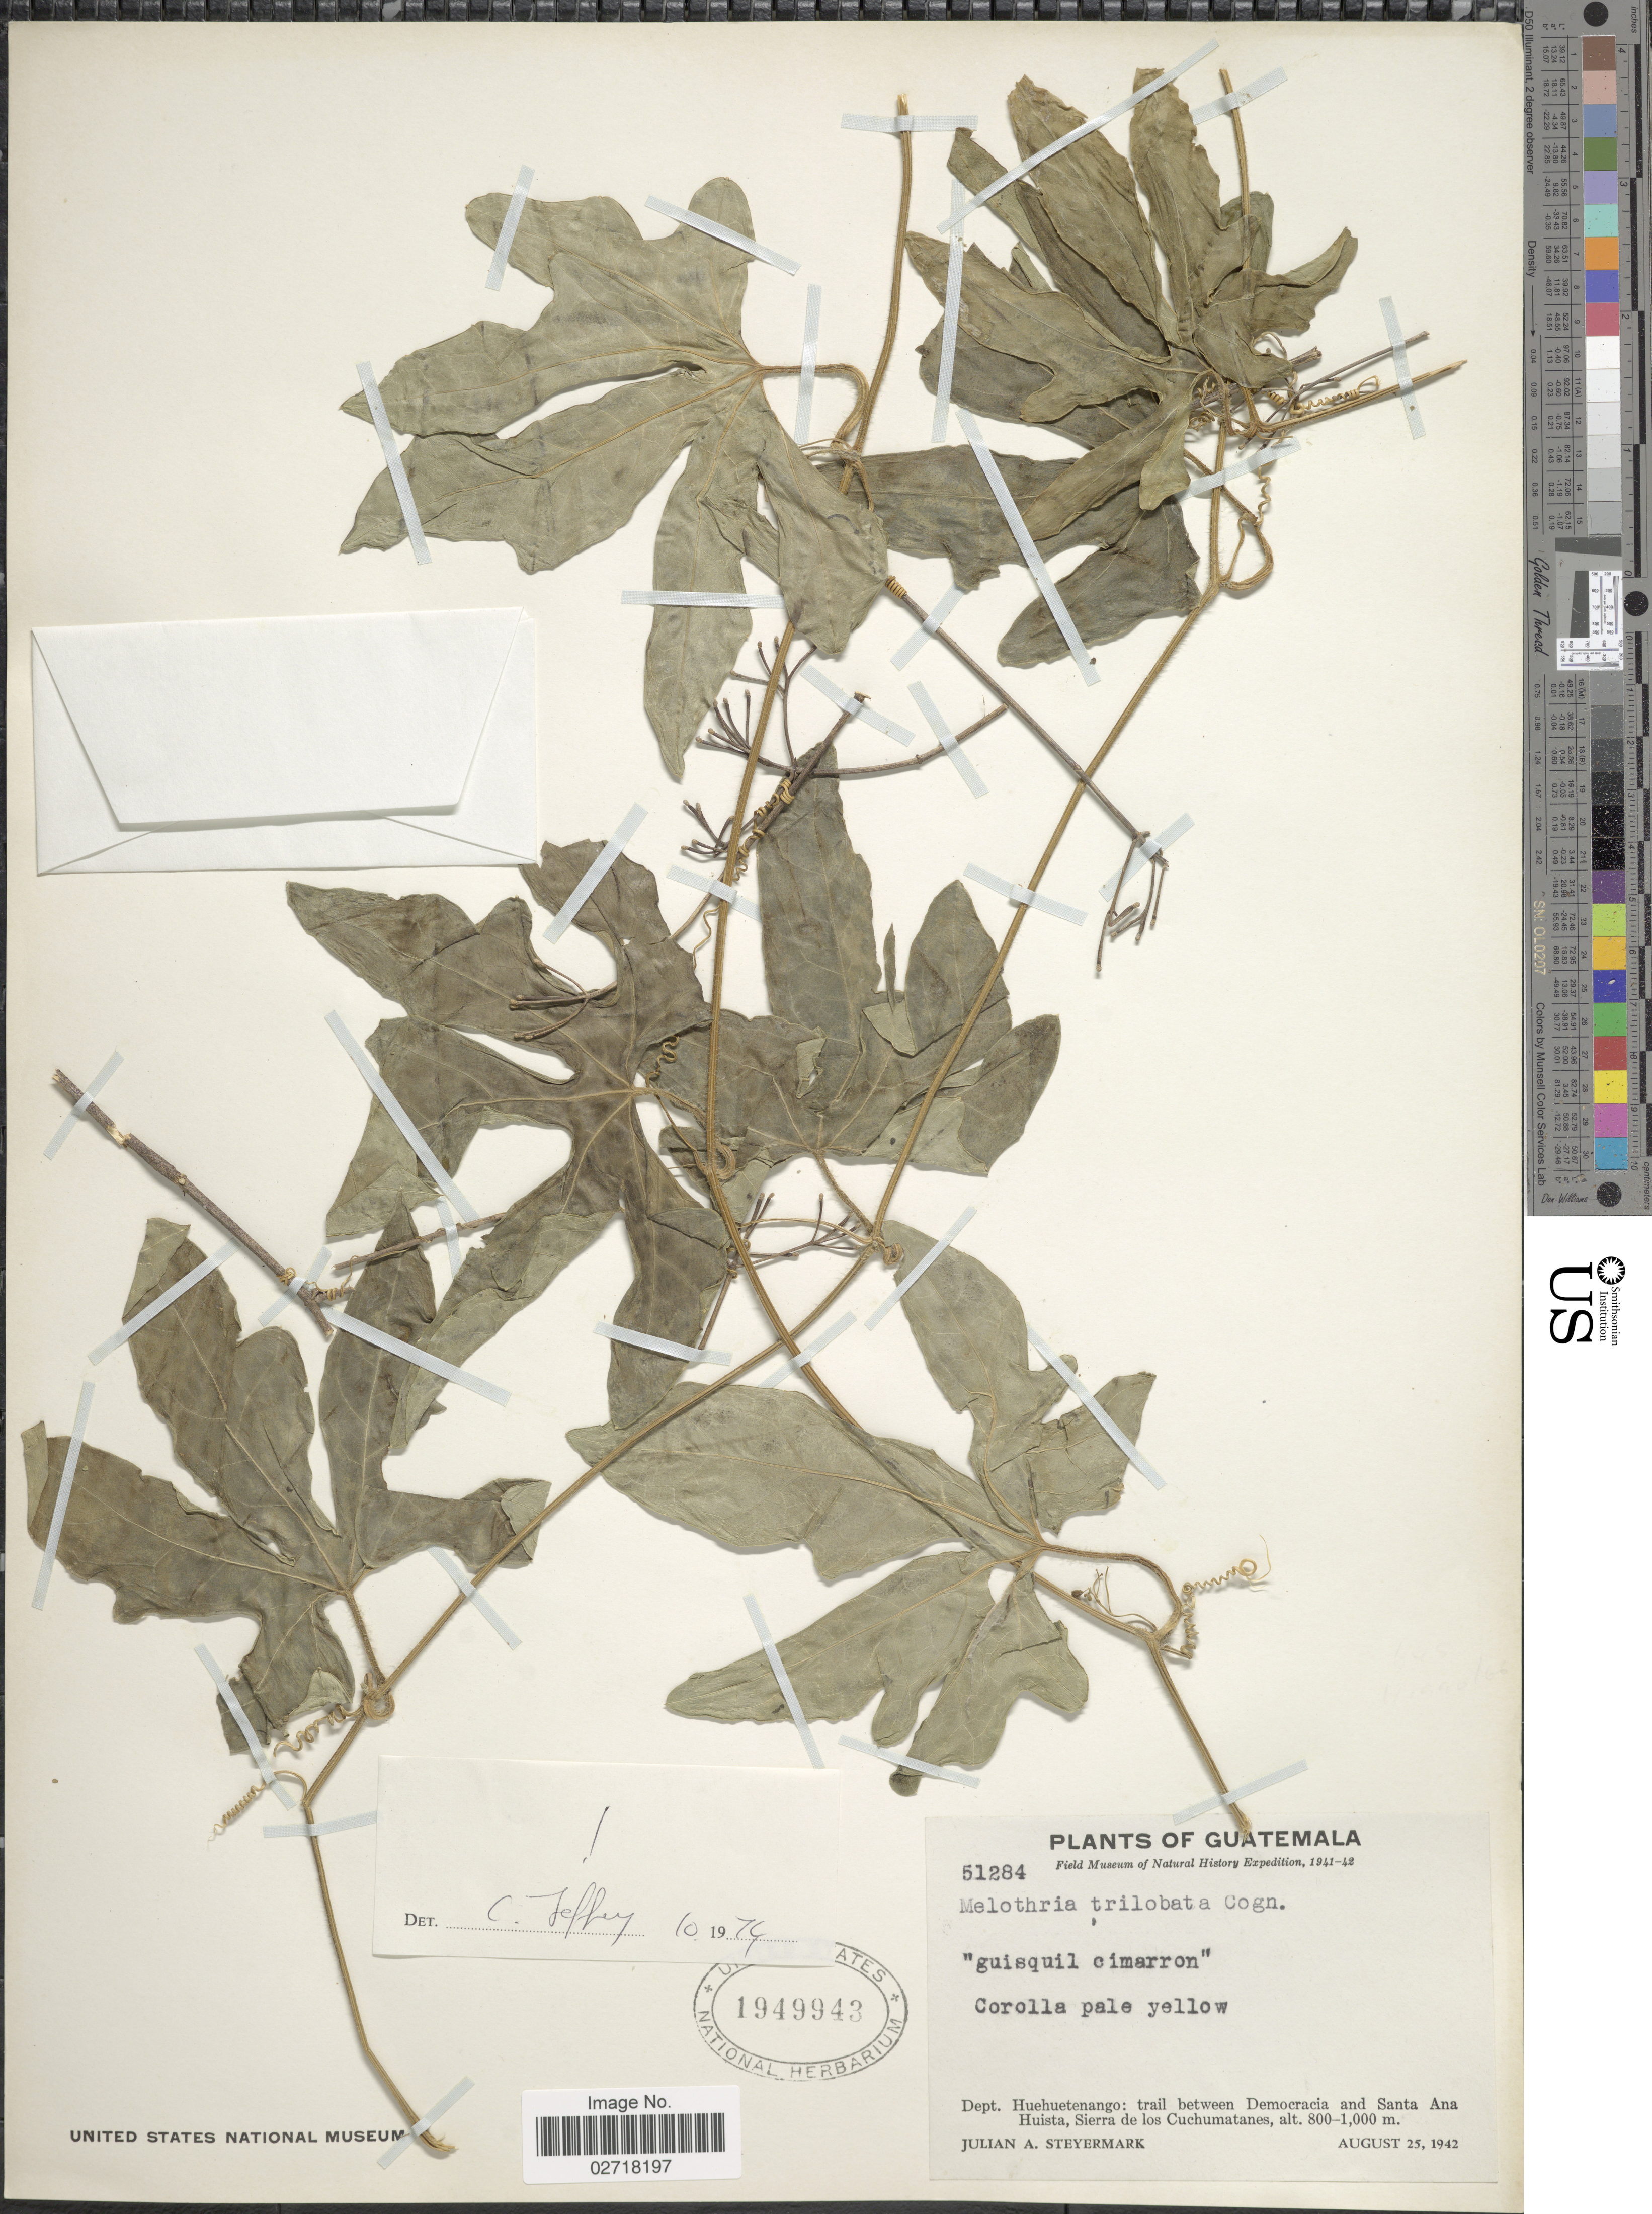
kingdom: Plantae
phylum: Tracheophyta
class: Magnoliopsida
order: Cucurbitales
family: Cucurbitaceae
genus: Melothria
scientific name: Melothria trilobata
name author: Cogn.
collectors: J. Steyermark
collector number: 51284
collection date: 1942-08-25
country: Guatemala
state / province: Huehuetenango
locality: Trail between Democracia and Santa Ana Huista, Sierra de los Cuchumatanes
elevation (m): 800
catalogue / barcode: US 1949943